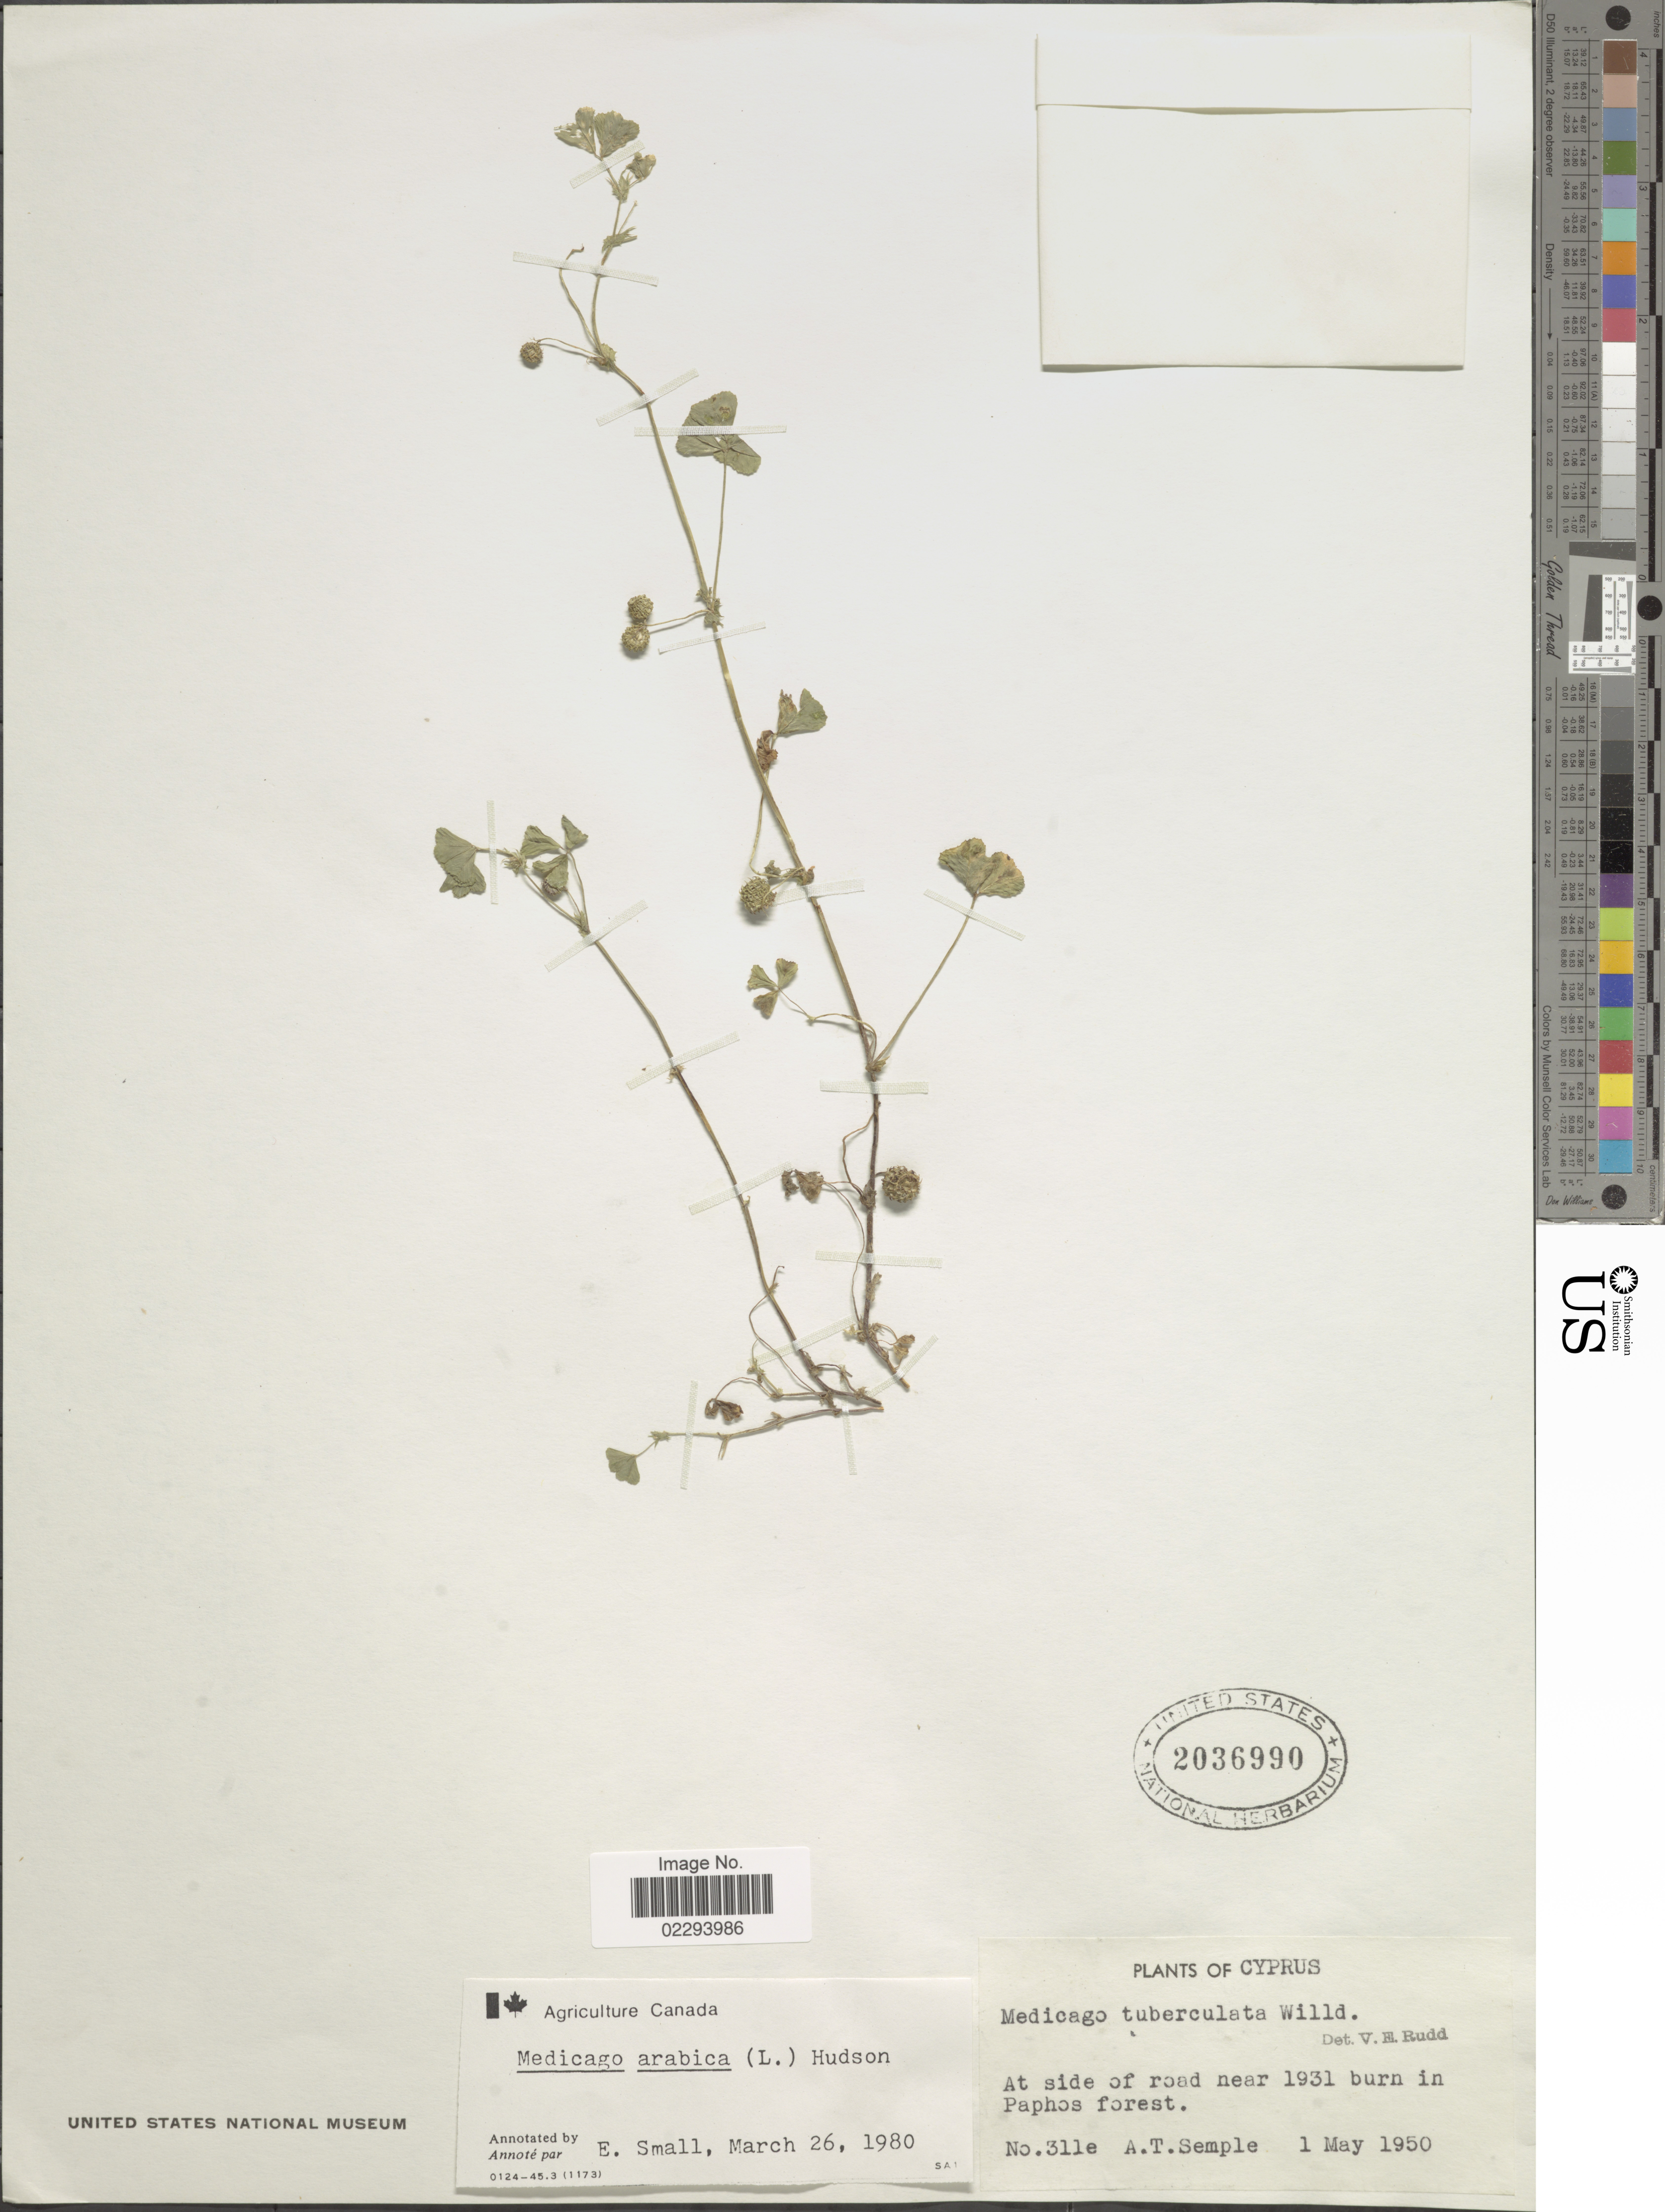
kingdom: Plantae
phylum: Tracheophyta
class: Magnoliopsida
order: Fabales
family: Fabaceae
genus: Medicago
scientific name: Medicago arabica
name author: (L.) Huds.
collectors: A. Semple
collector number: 311e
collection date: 1950-05-01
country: Cyprus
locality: Cyprus, At side of road near 1931 burn in Paphos forest.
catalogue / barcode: US 2036990